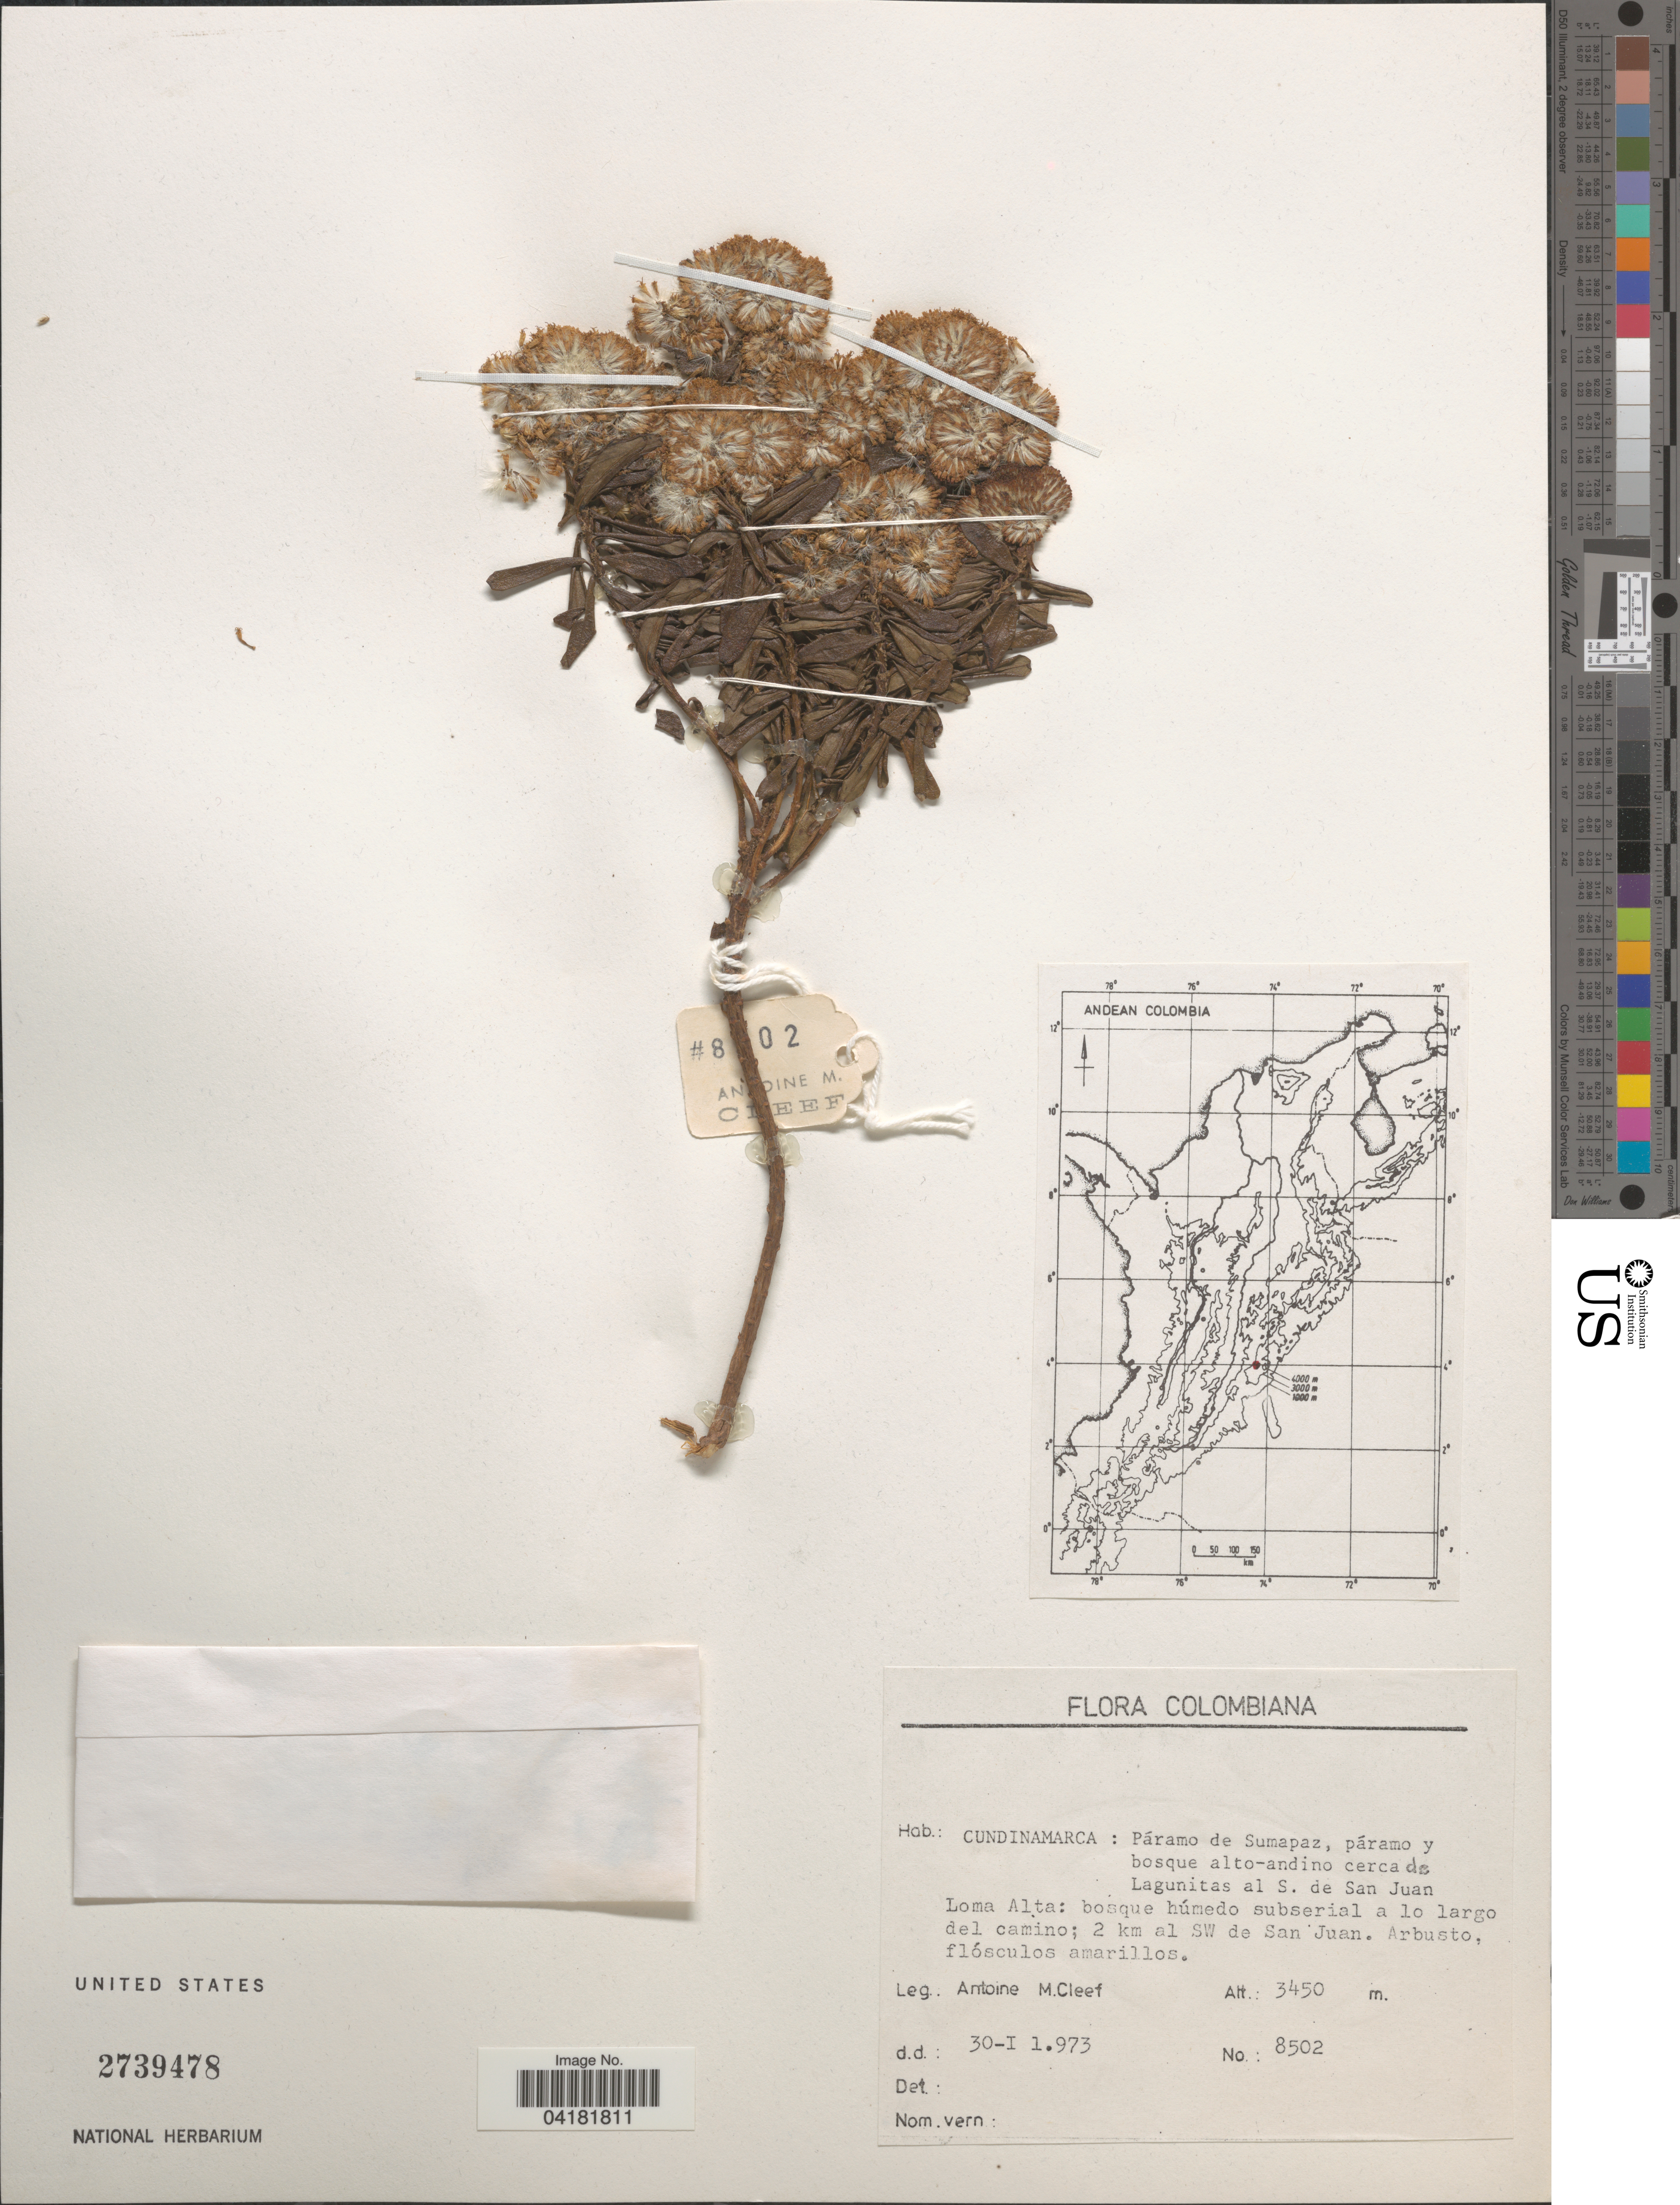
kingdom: Plantae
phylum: Tracheophyta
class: Magnoliopsida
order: Asterales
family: Asteraceae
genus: Pentacalia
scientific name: Pentacalia pulchella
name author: (Kunth) Cuatrec.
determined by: Ávila, F. A.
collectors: A. M. Cleef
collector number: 8502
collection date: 1973-01-30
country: Colombia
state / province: Cundinamarca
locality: Colombiana. Páramo de Sumapaz, páramo y bosque alto-andino cerca de Lagunitas al S. de San Juan. Loma Alta: bosque húmedo subserial a lo largo del camino; 2 km al SW de San Juan.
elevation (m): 3450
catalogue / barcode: US 2739478